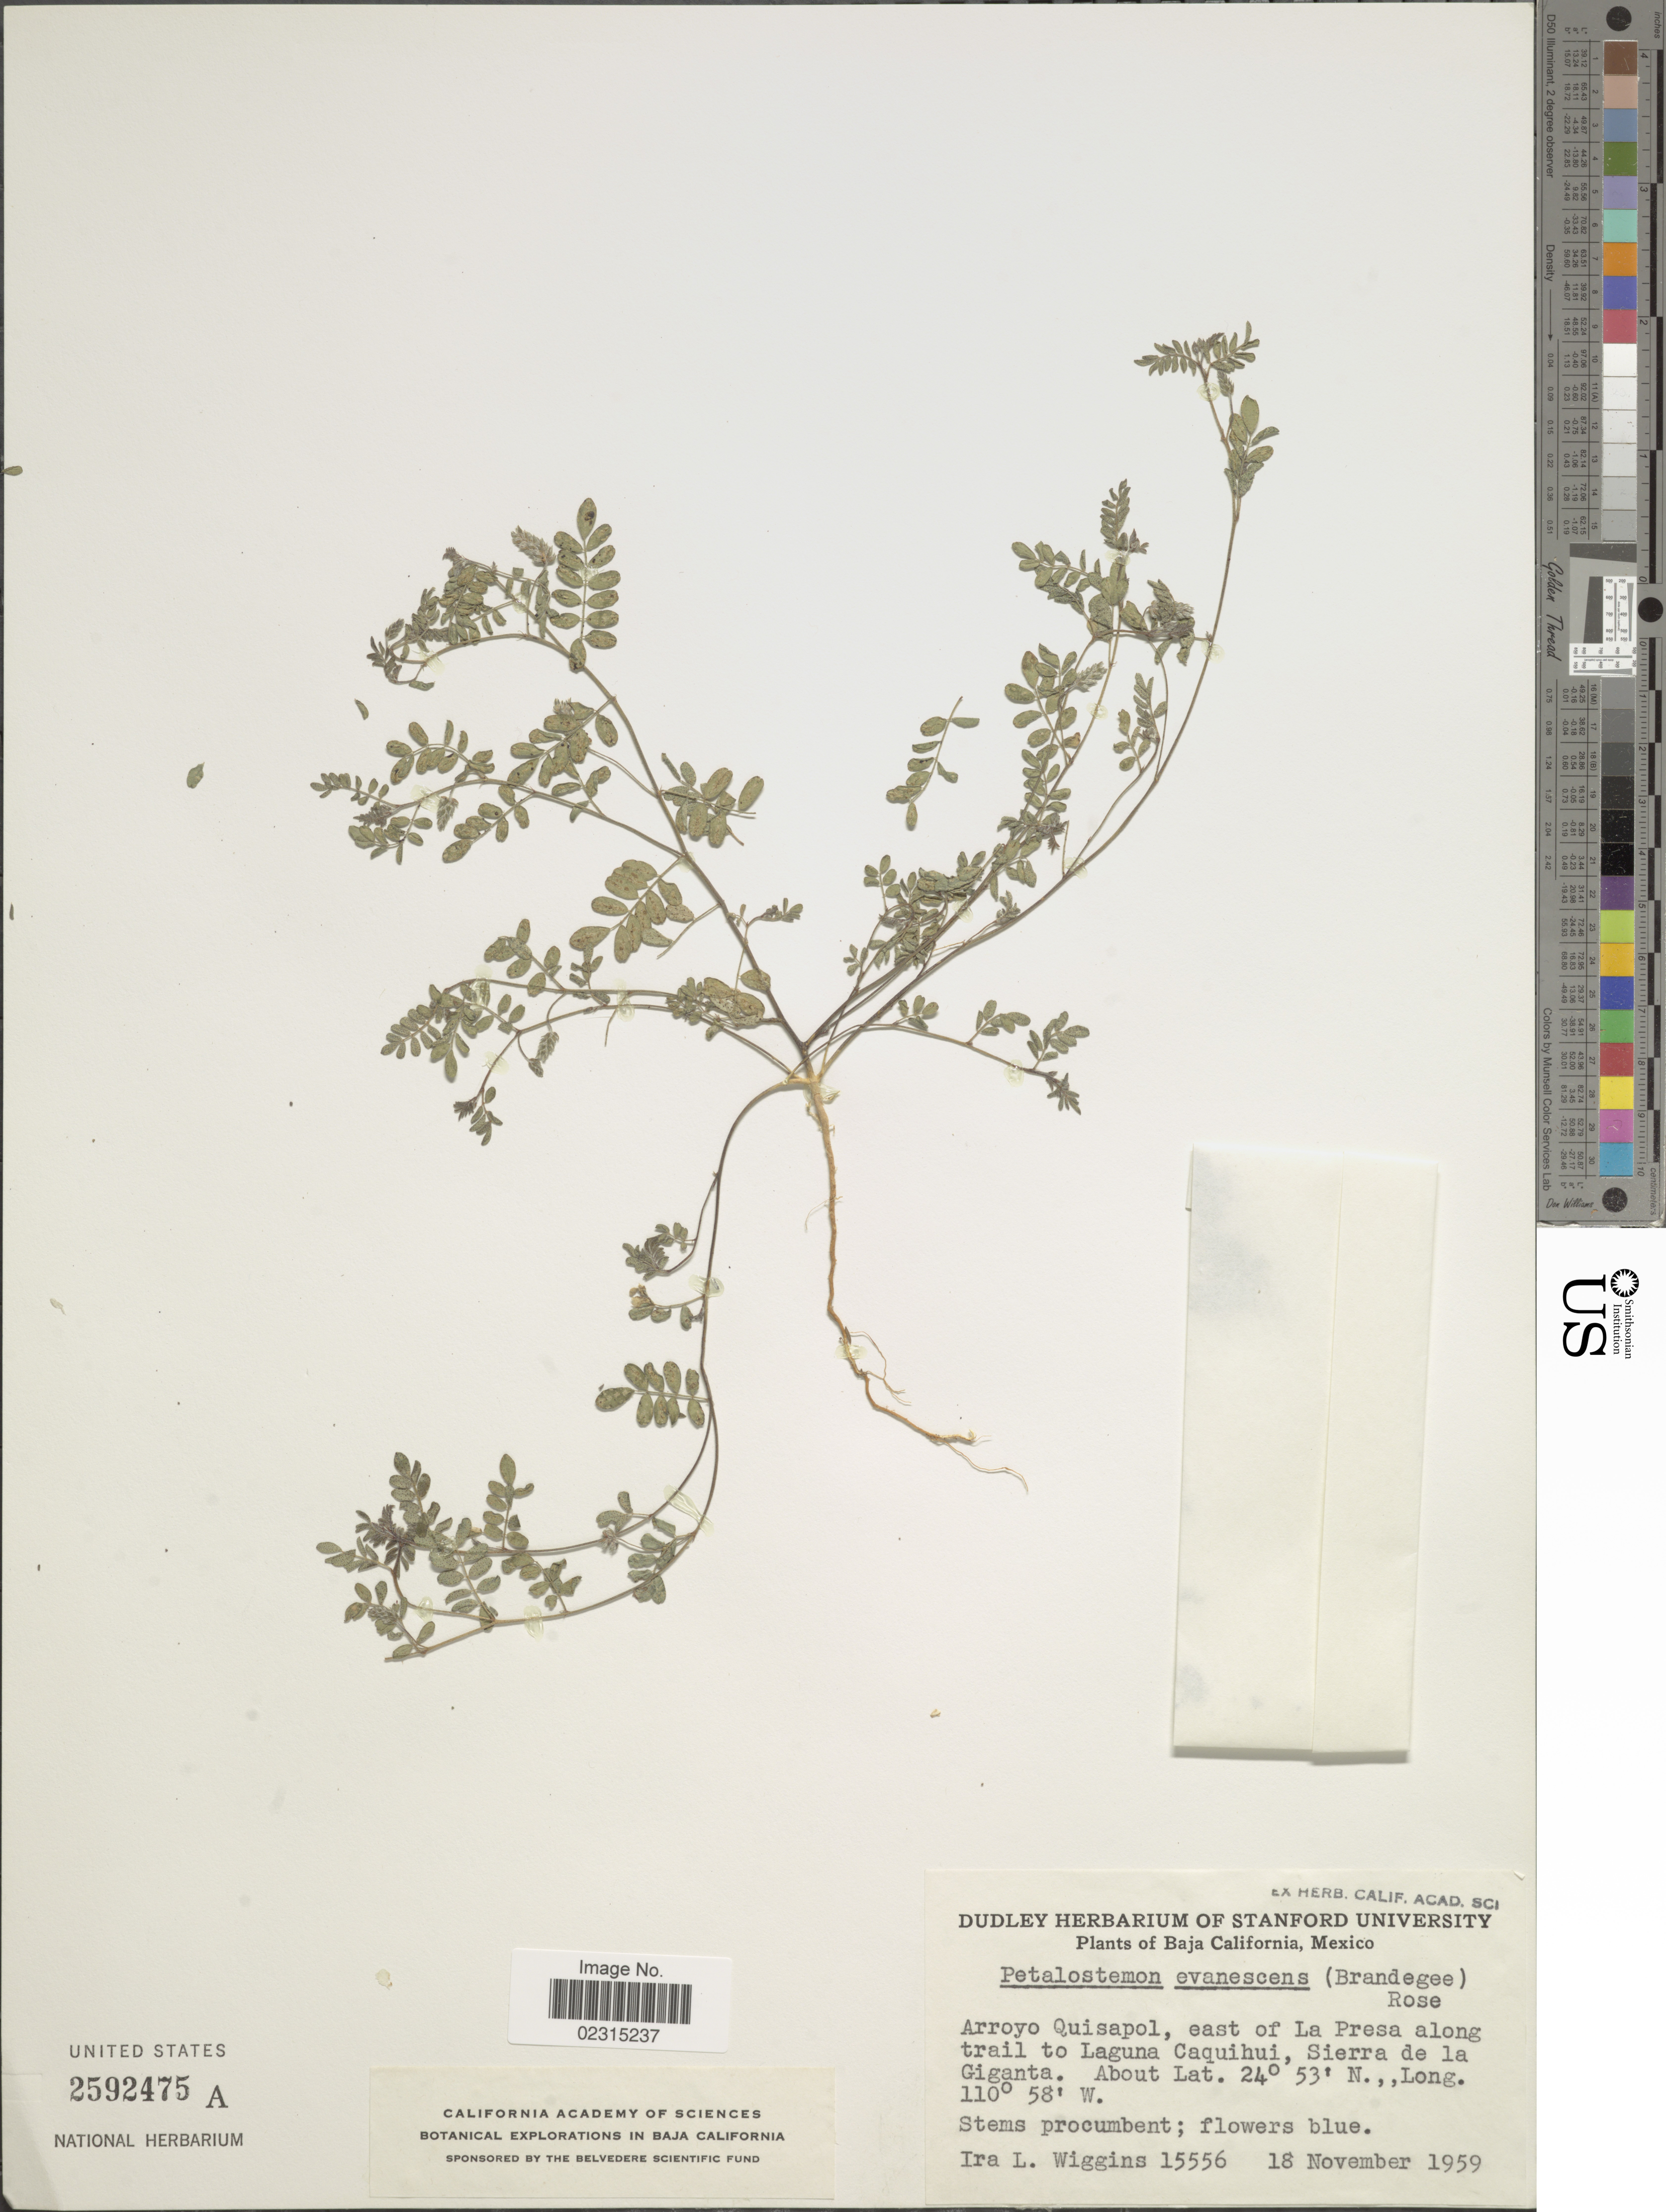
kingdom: Plantae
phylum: Tracheophyta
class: Magnoliopsida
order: Fabales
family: Fabaceae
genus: Marina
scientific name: Marina evanescens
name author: (Brandegee) Barneby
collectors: I. L. Wiggins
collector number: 15556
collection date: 1959-11-18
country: Mexico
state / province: Baja California Sur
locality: Arroyo Quisapol, east of La Presa along trail to Laguna Caquihui, Sierra de la Giganta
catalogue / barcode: US 2592475A